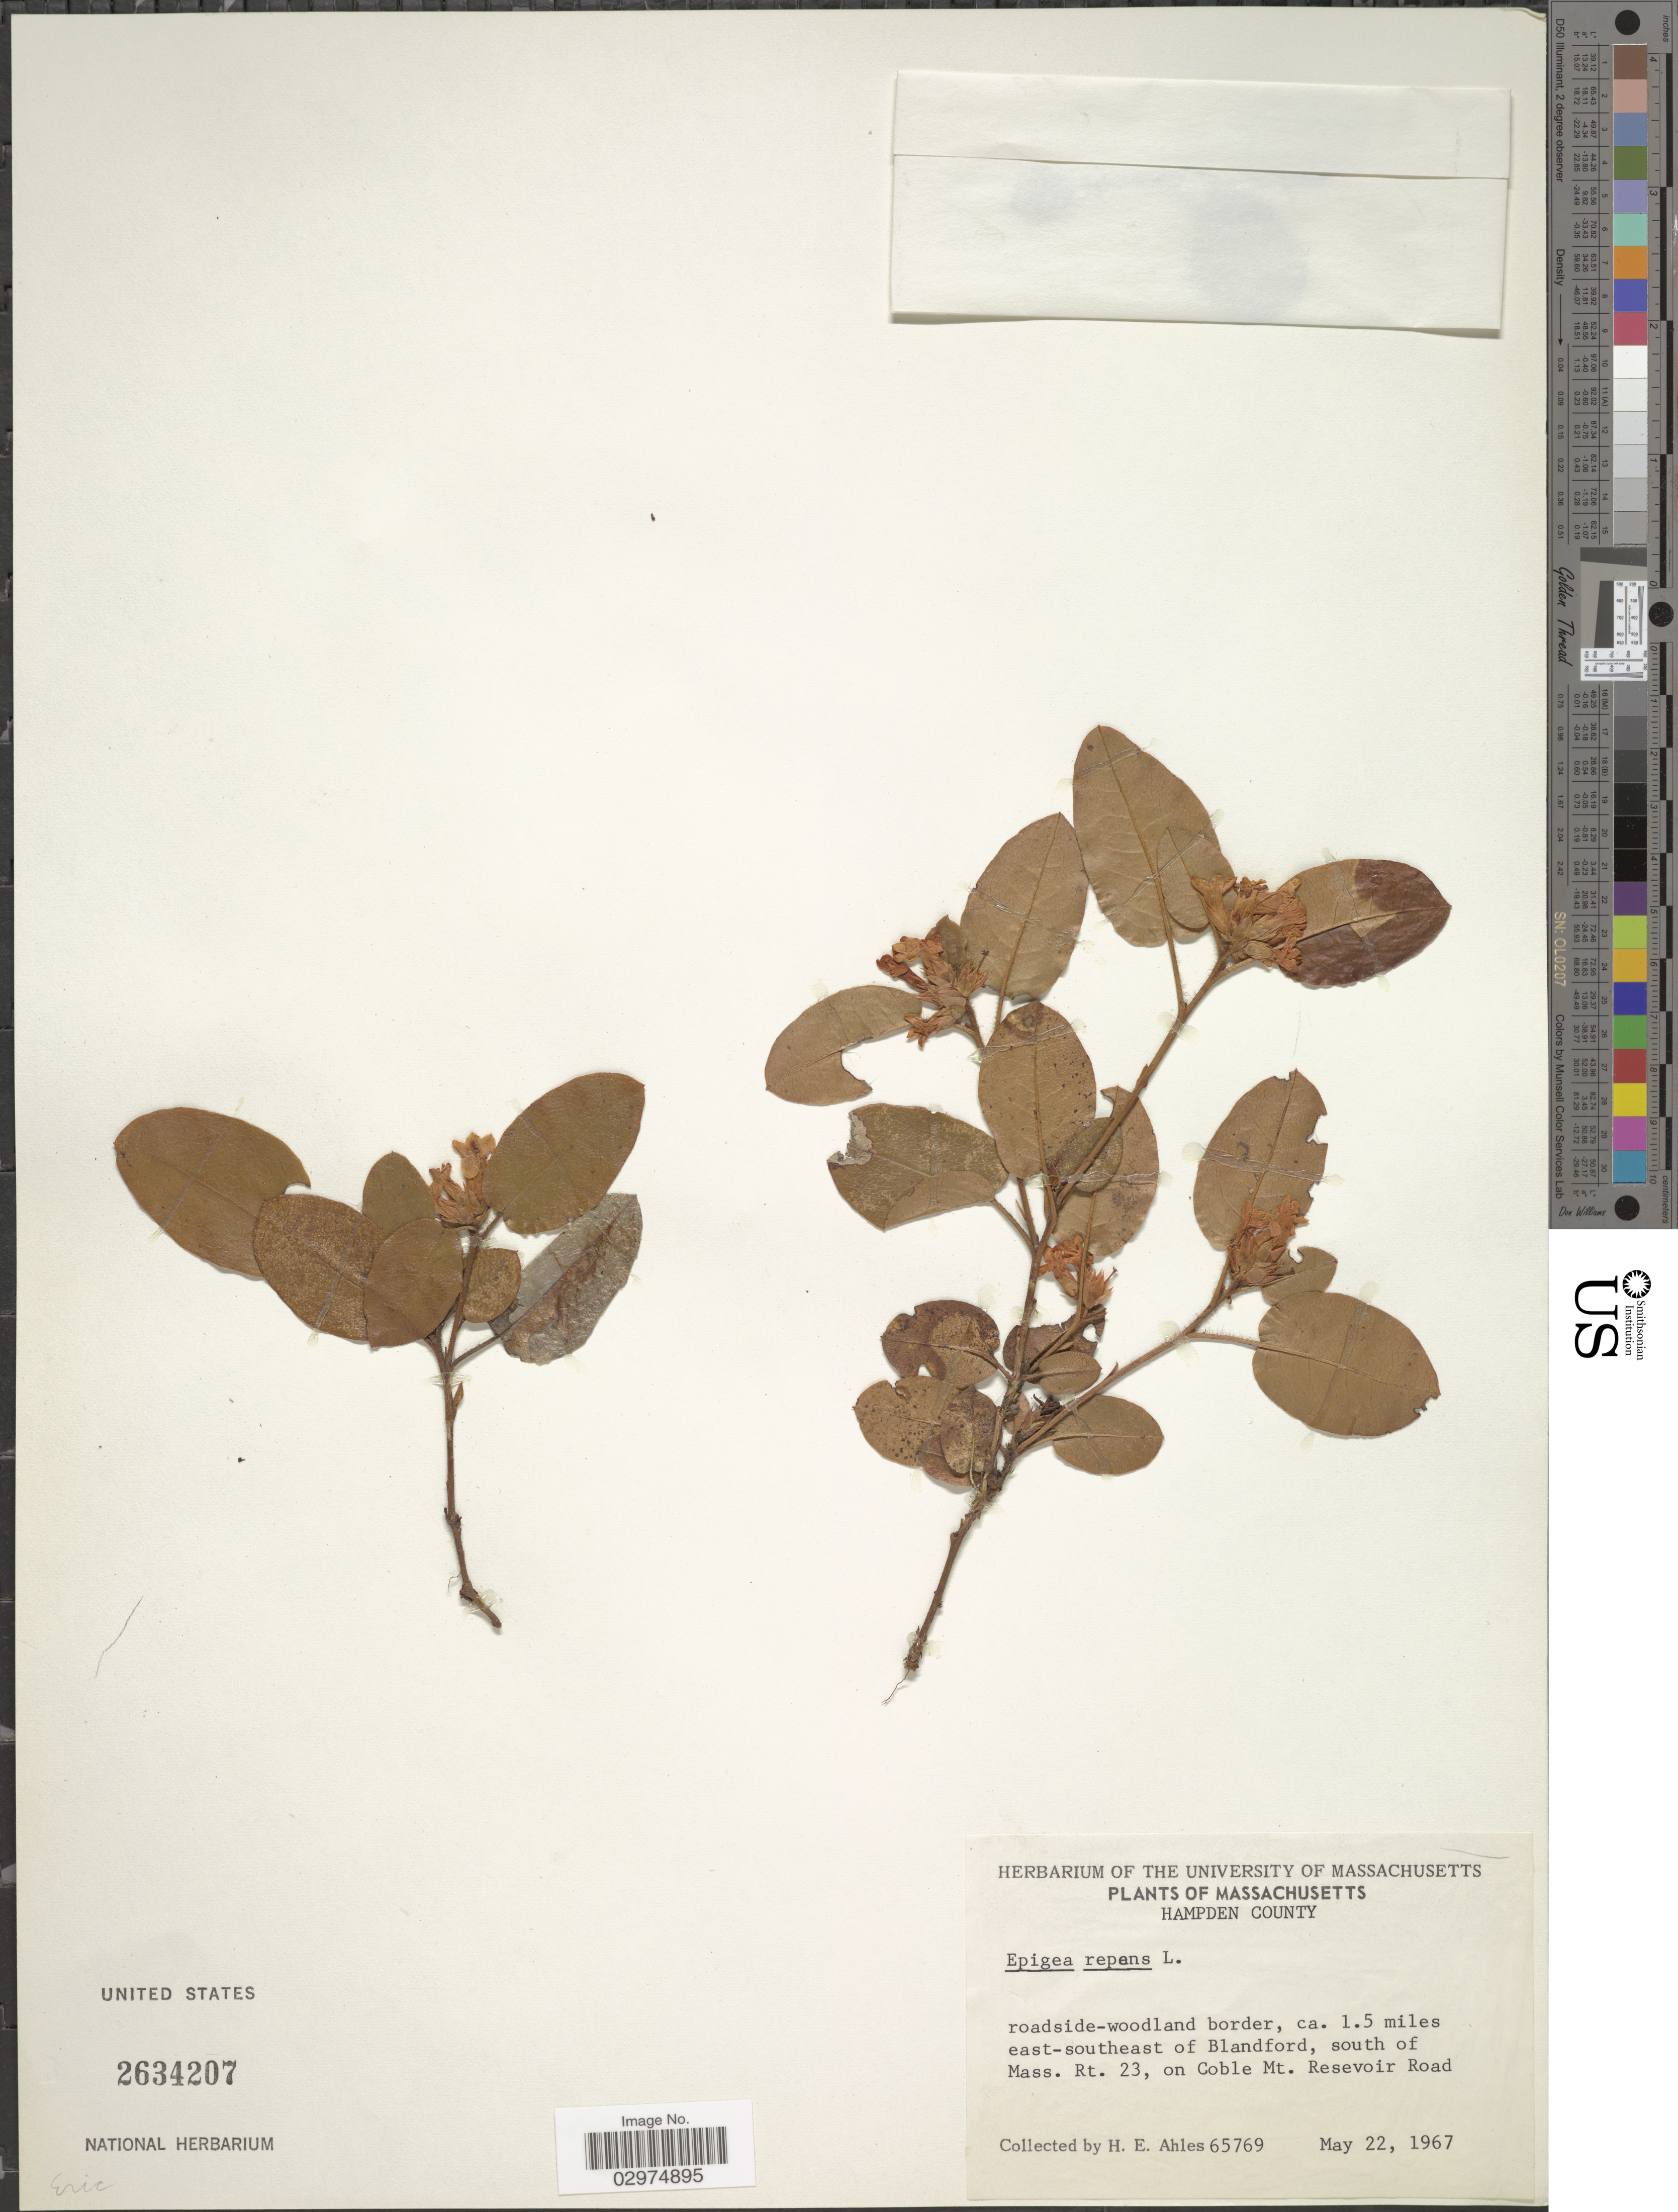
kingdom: Plantae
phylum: Tracheophyta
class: Magnoliopsida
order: Ericales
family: Ericaceae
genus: Epigaea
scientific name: Epigaea repens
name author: L.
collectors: H. E. Ahles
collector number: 65769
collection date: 1967-05-22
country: United States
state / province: Massachusetts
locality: Hampden County, roadside-woodland border, ca. 1.5 miles east-southeast of Blandford, south of Mass. Rt. 23, on Coble Mt. Reservoir Road.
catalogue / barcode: US 2634207